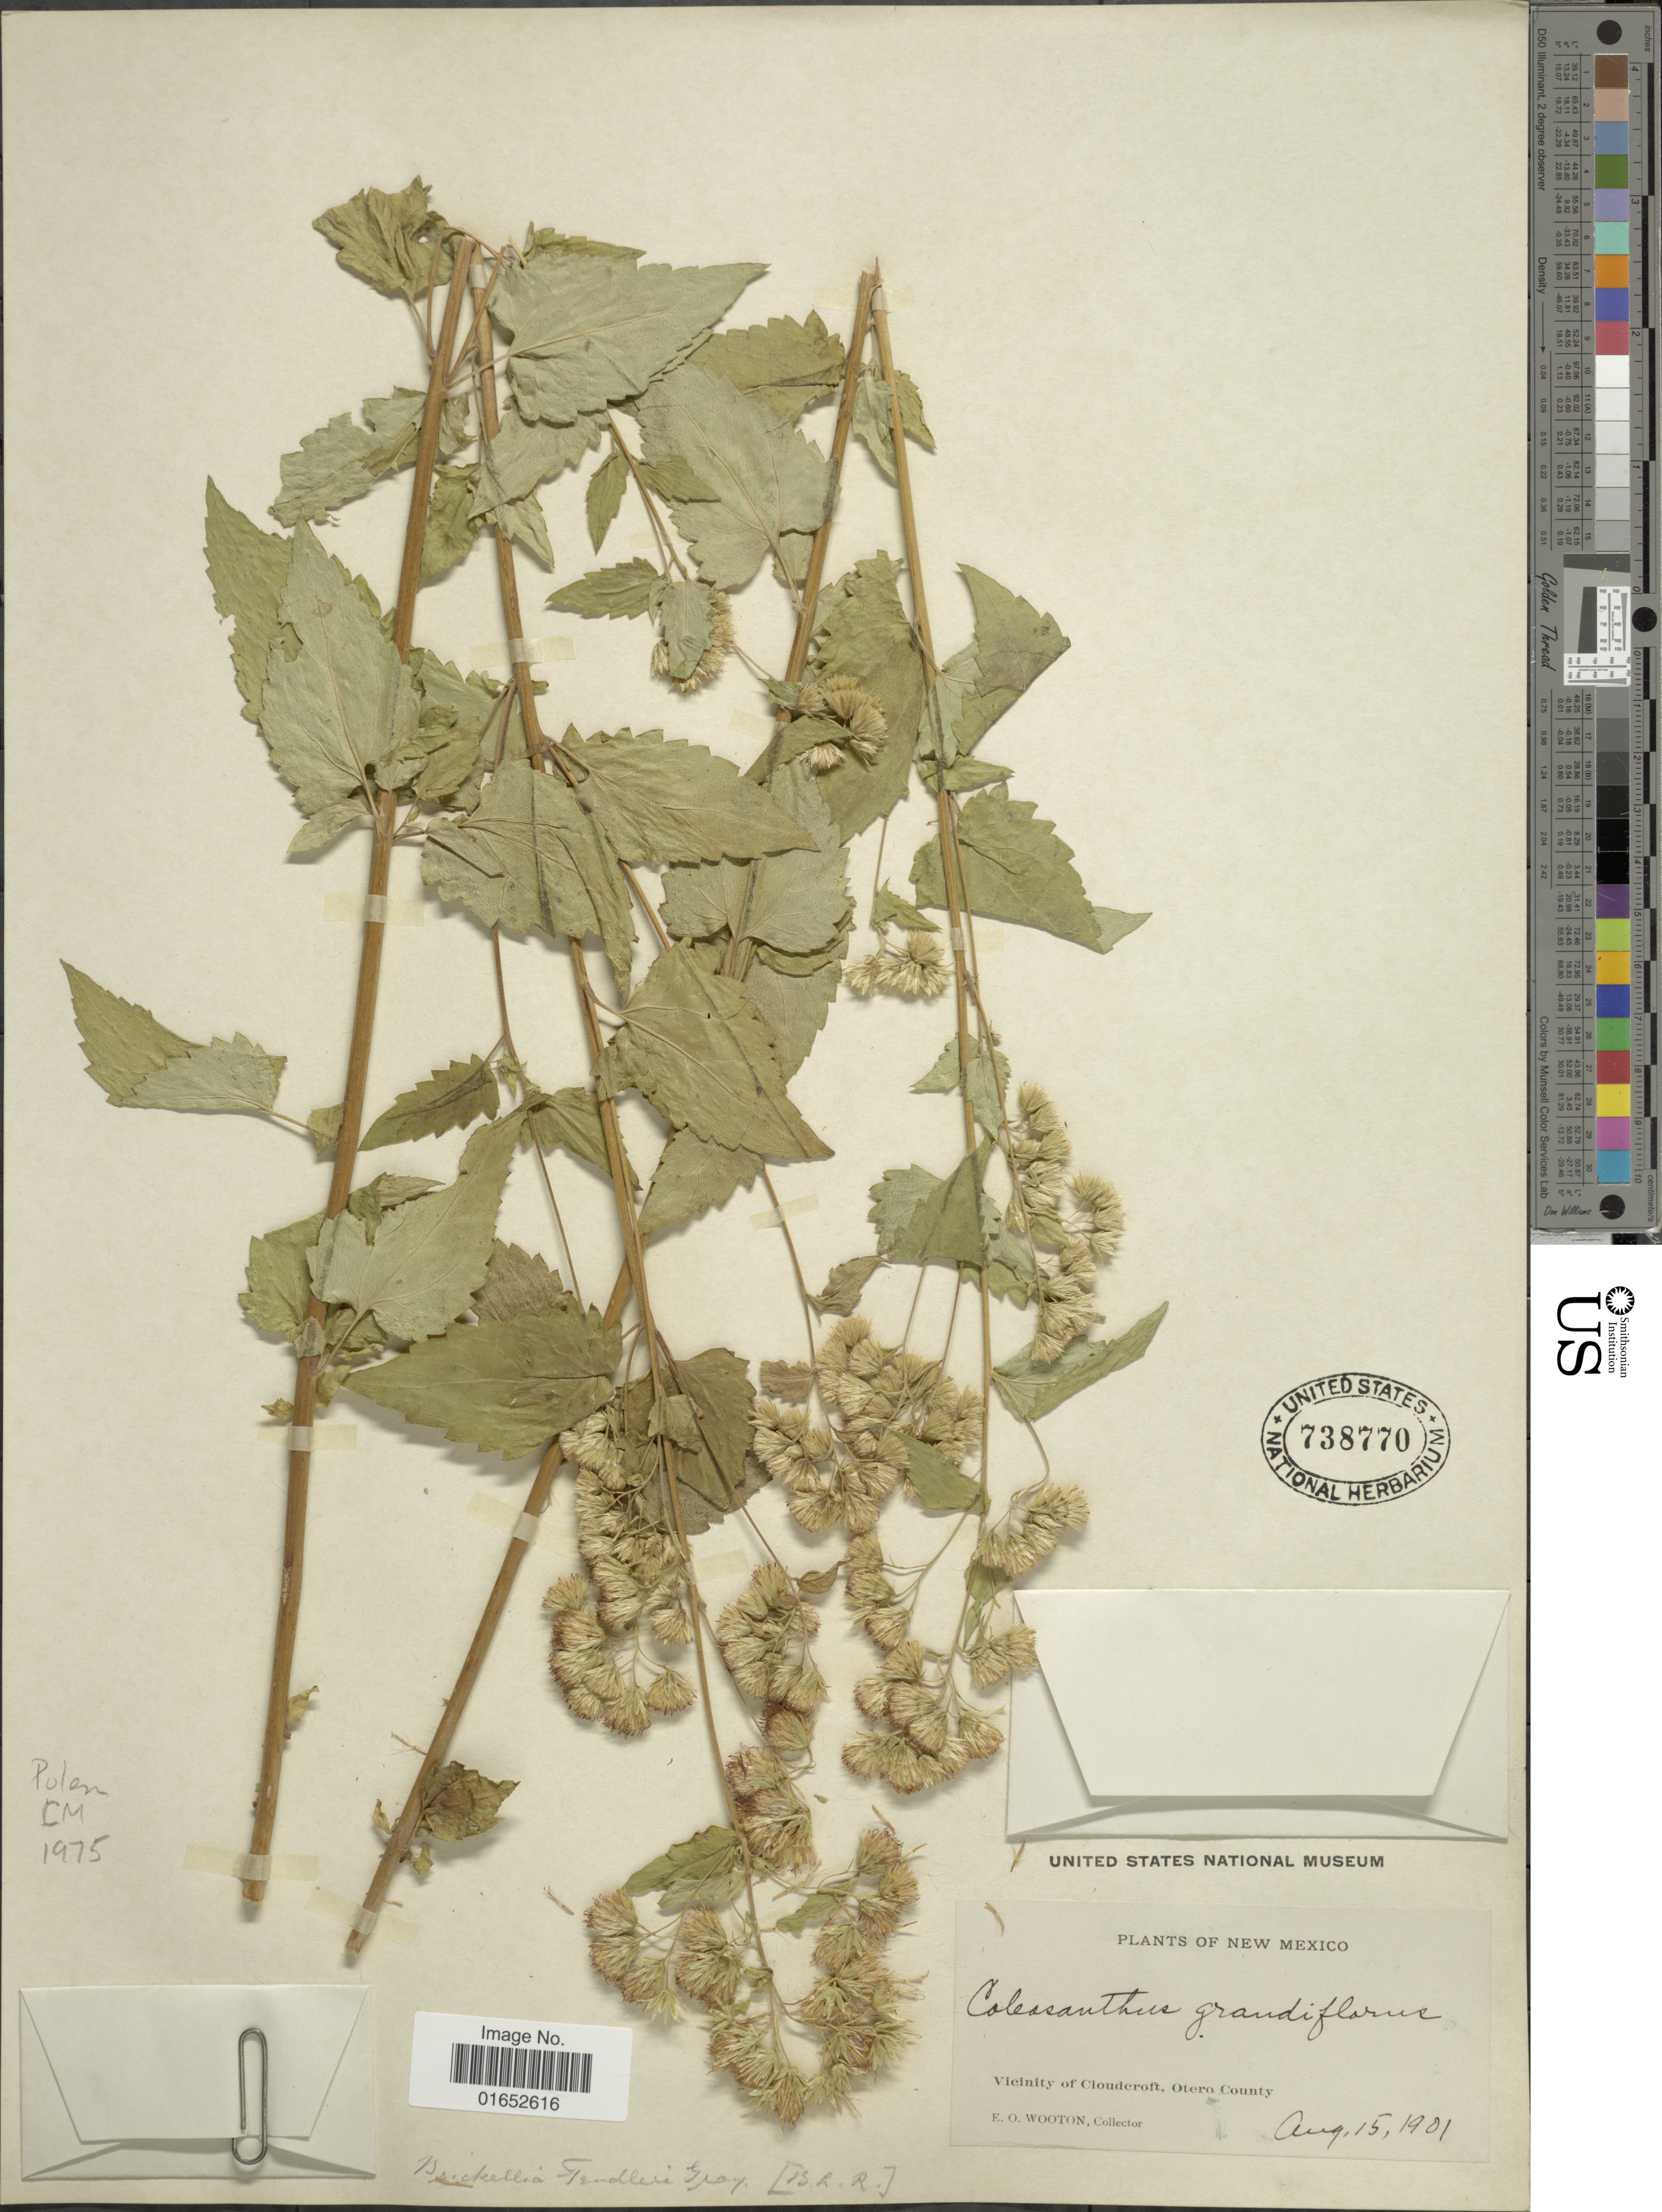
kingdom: Plantae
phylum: Tracheophyta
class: Magnoliopsida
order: Asterales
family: Asteraceae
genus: Brickelliastrum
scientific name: Brickelliastrum fendleri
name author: (A. Gray) R.M. King & H. Rob.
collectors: E. O. Wooton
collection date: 1901-08-15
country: United States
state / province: New Mexico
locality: Vicinity of Cloudcroft, Otero County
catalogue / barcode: US 738770